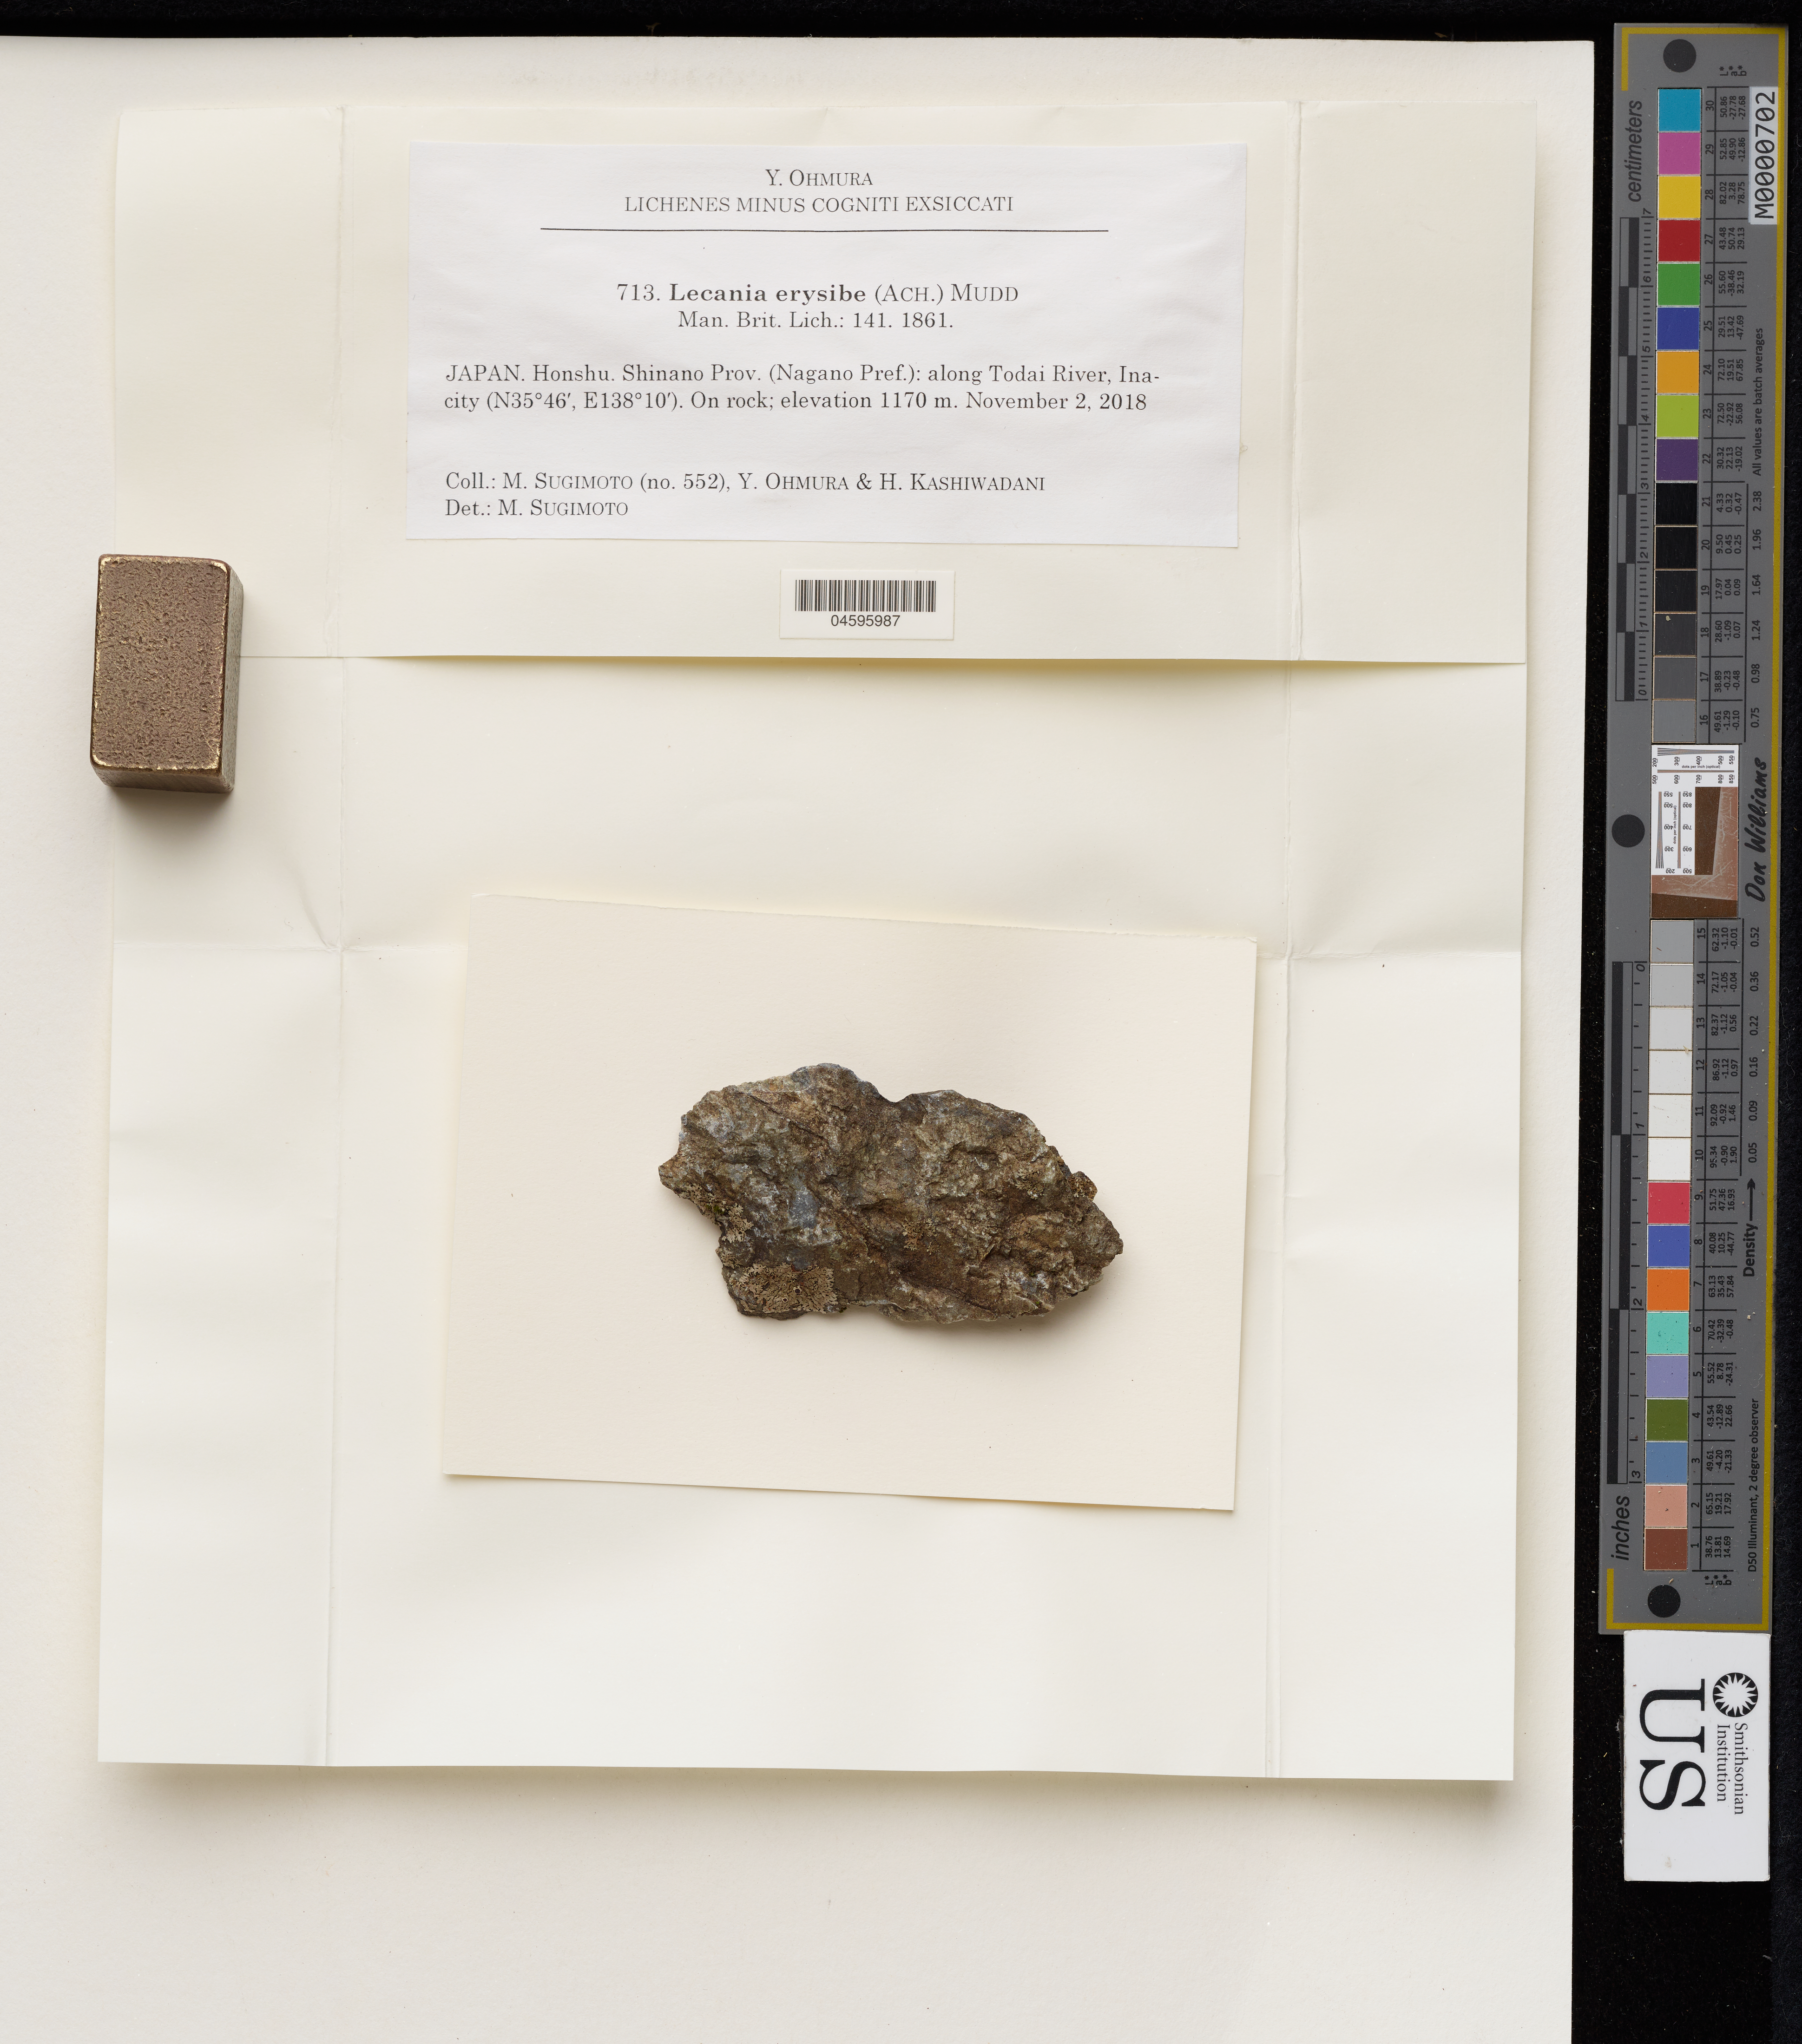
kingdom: Fungi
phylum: Ascomycota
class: Lecanoromycetes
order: Lecanorales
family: Ramalinaceae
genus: Lecania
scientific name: Lecania erysibe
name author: (Ach.) Mudd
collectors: M. Sugimoto, Y. Ohmura & H. Kashiwadani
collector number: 552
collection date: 2018-11-02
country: Japan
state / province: Nagano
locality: Honshu. Shinano Prov. Along Todai River, Ina-city.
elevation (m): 1170